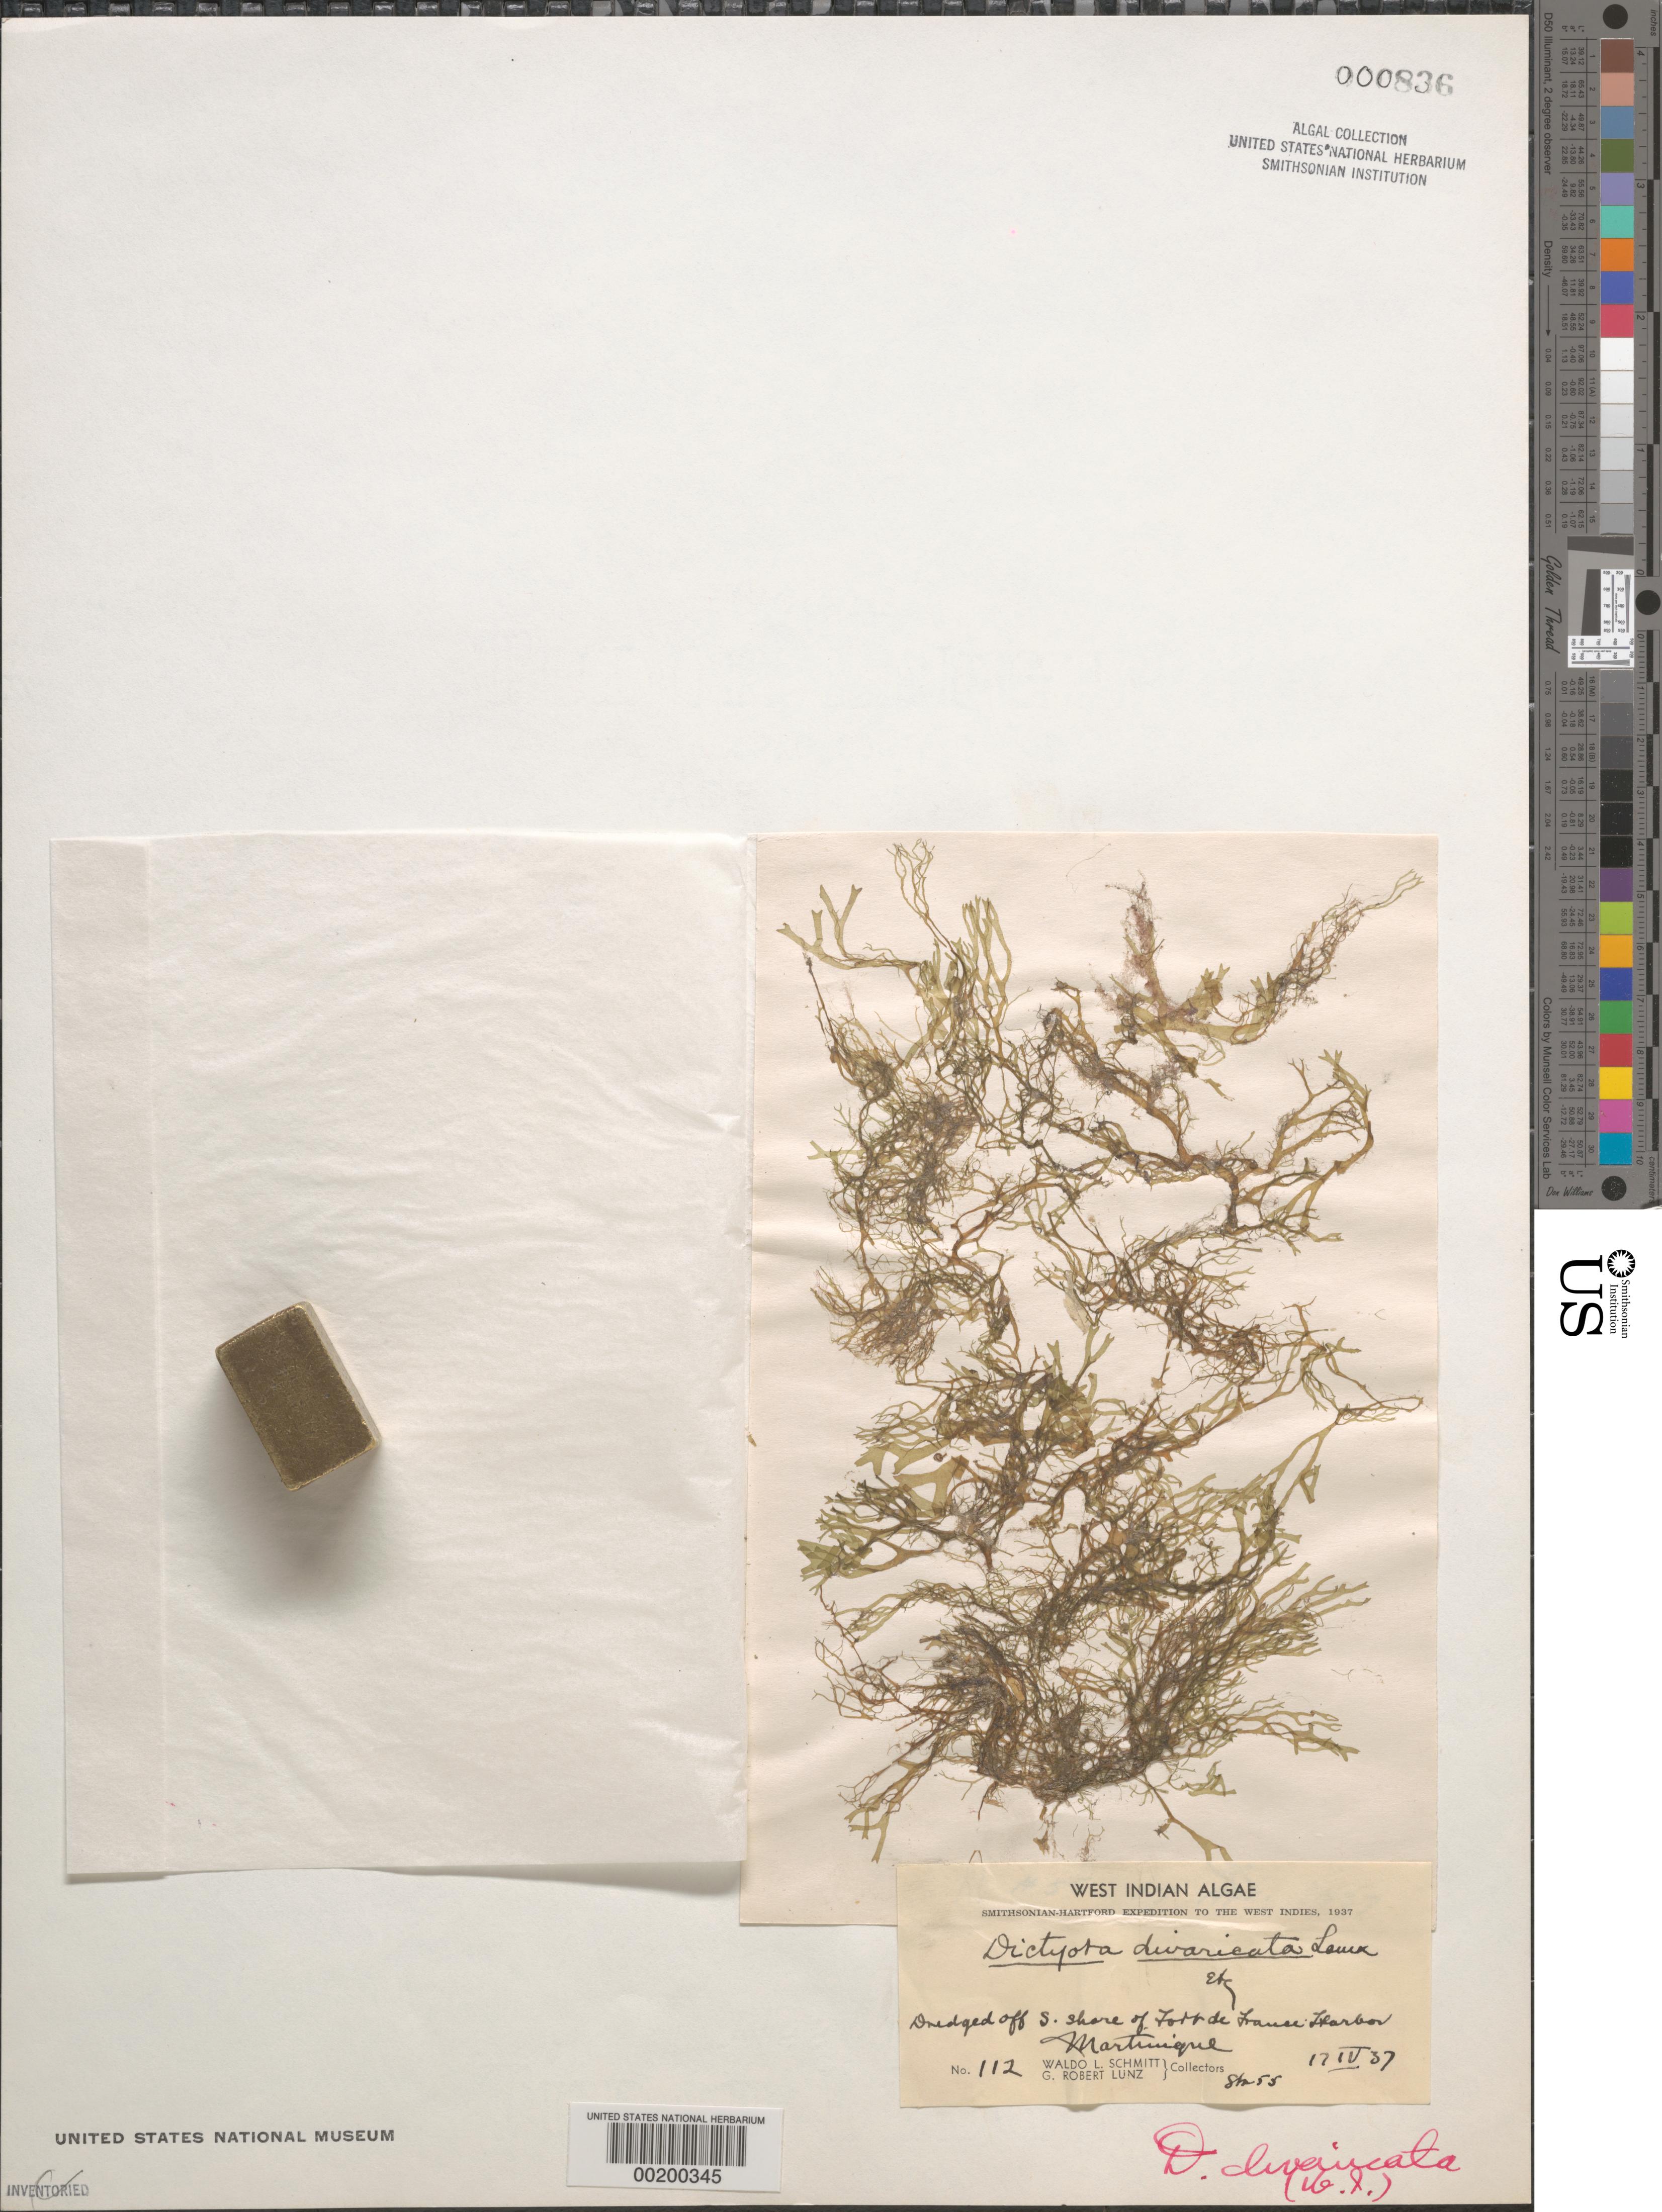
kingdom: Chromista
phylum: Ochrophyta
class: Phaeophyceae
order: Dictyotales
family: Dictyotaceae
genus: Dictyota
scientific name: Dictyota divaricata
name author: J.V.Lamouroux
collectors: W. L. Schmitt & G. Lunz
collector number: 112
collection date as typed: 17 Apr 1937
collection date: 1937-04-17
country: Martinique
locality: Fort de France Harbor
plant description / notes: Smithsonian-Hartford Expedition to the West Indies, 1937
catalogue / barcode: US 836